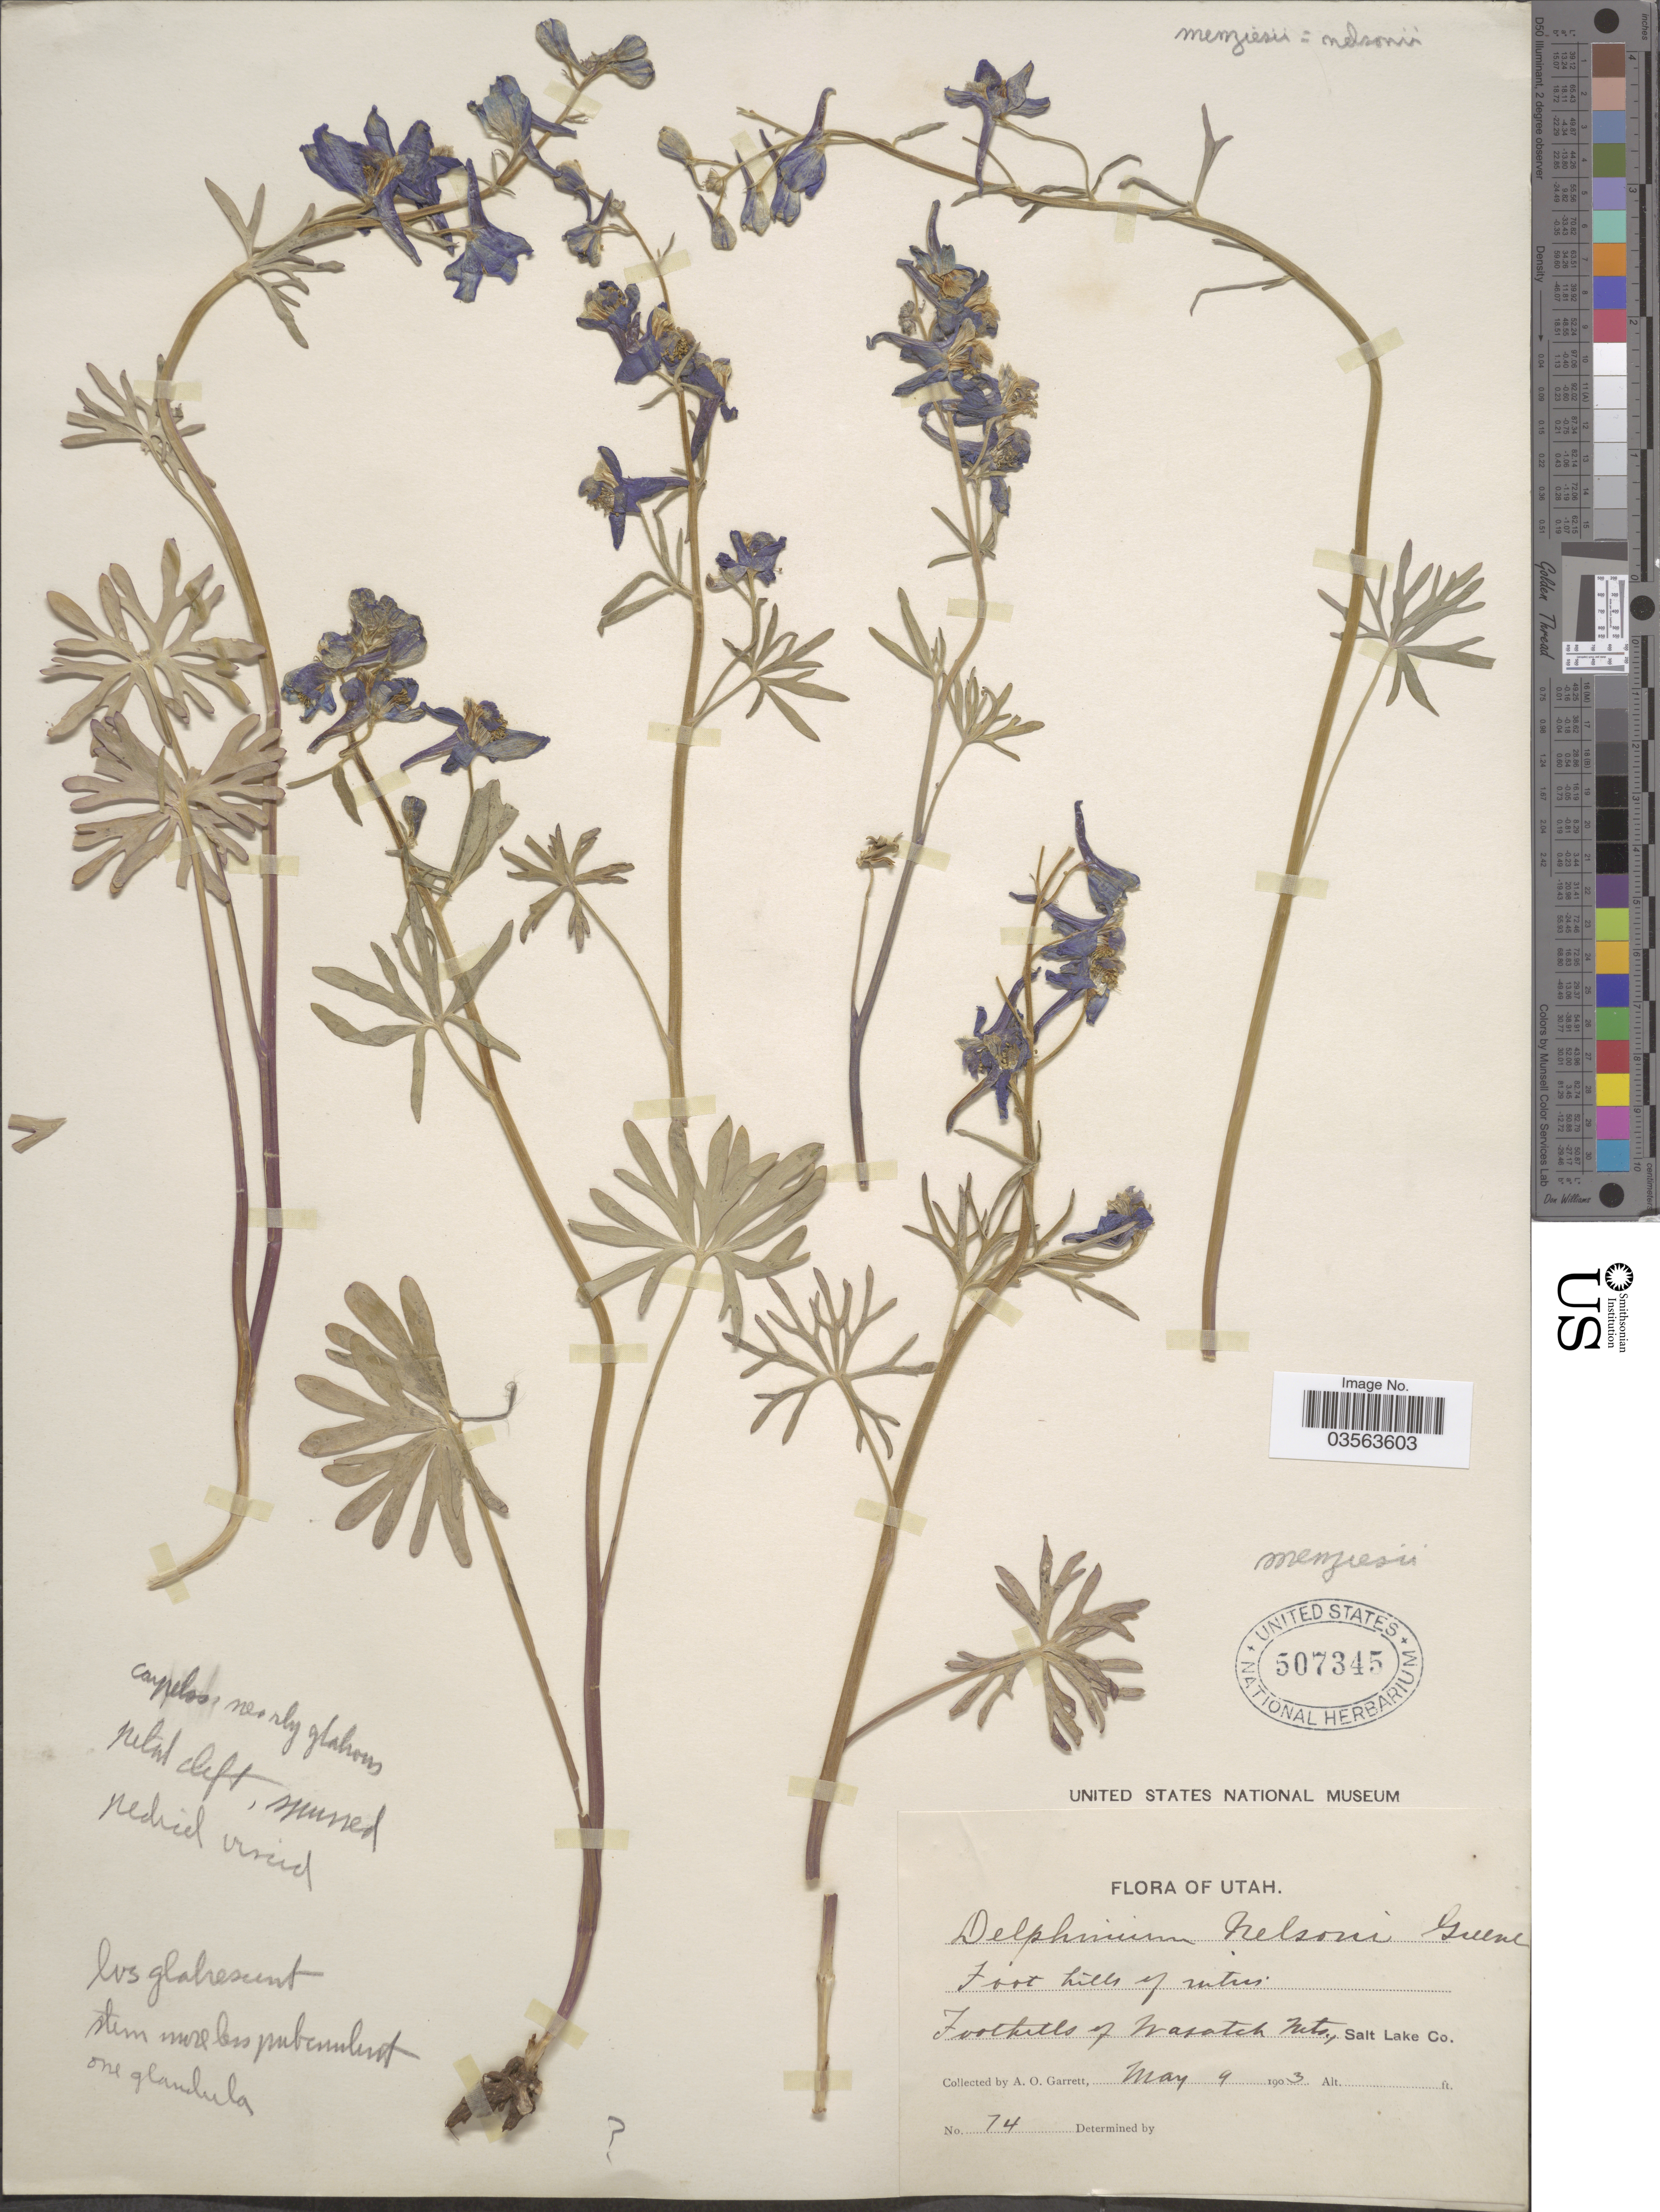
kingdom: Plantae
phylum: Tracheophyta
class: Magnoliopsida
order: Ranunculales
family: Ranunculaceae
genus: Delphinium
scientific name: Delphinium nelsonii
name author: Greene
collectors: A. O. Garrett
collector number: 74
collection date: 1903-05-09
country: United States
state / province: Utah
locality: Foot hills of mtns. Foothills of Wasatch Mts., Salt Lake Co.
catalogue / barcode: US 507345